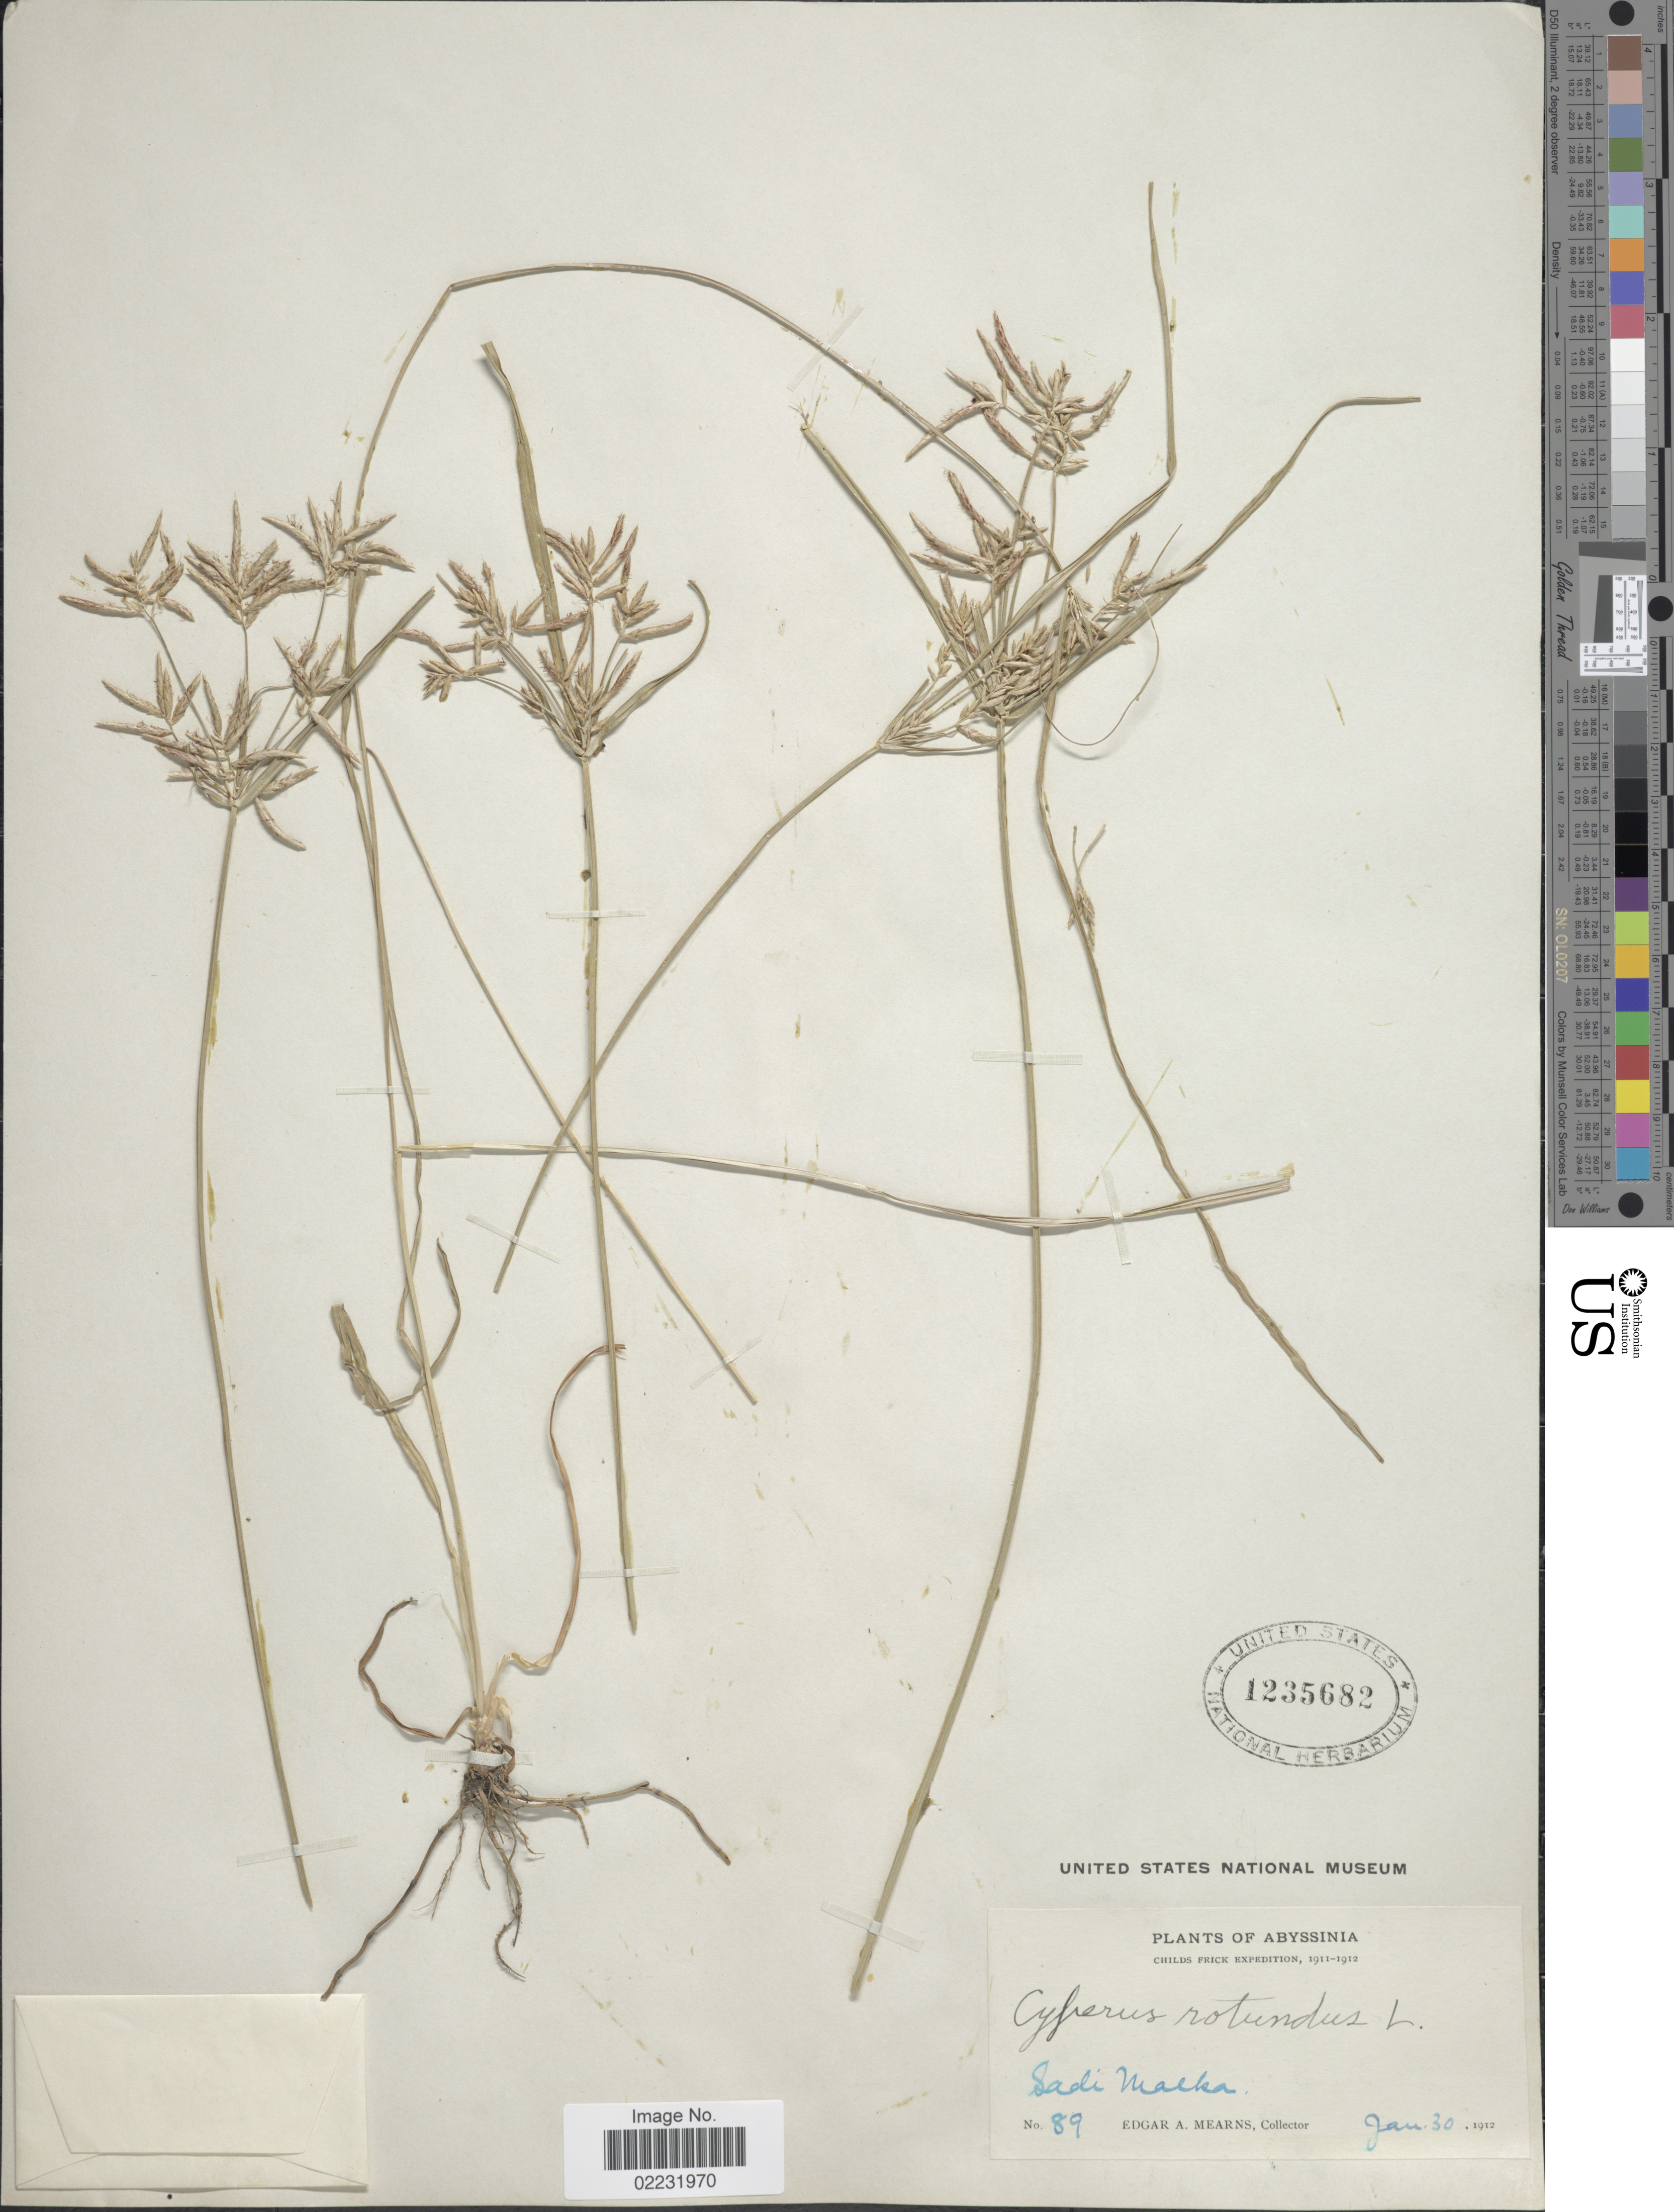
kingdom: Plantae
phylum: Tracheophyta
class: Liliopsida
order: Poales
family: Cyperaceae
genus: Cyperus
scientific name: Cyperus rotundus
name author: L.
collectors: E. A. Mearns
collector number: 89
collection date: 1912-01-30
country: Eritrea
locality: Abyssinia, Saidi Malka, Childs Frick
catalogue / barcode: US 1235682